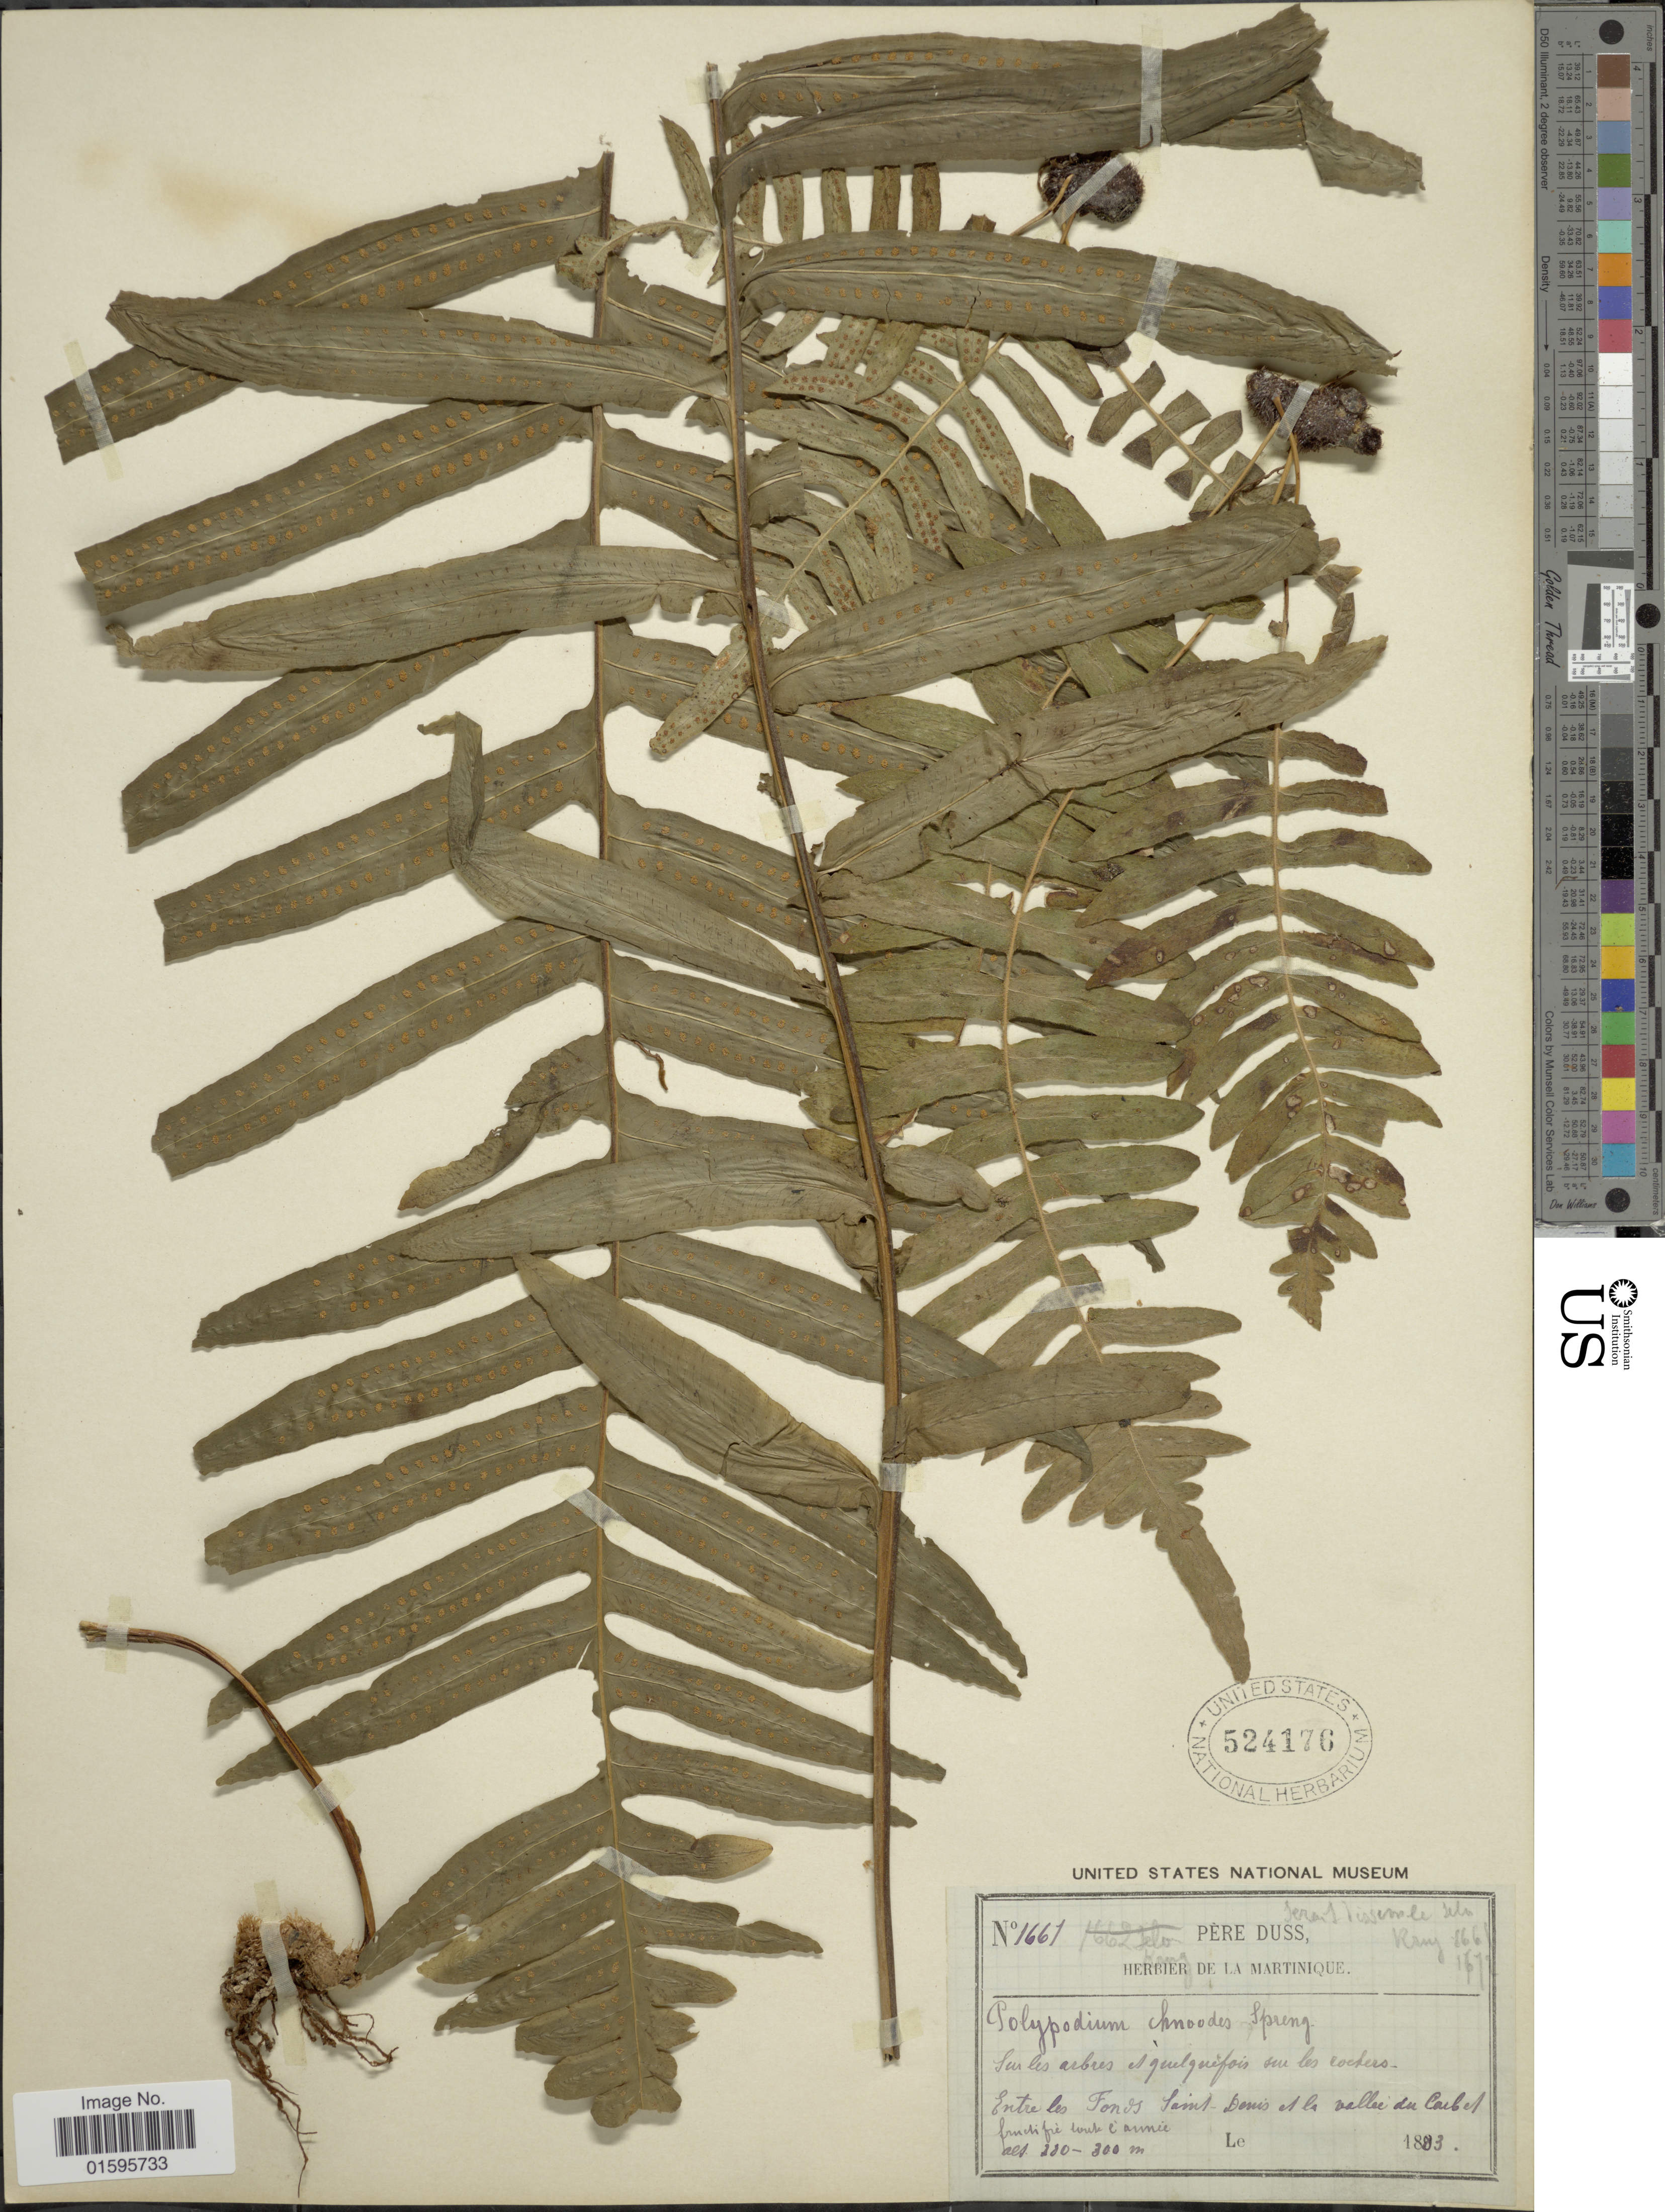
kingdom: Plantae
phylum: Tracheophyta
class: Polypodiopsida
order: Polypodiales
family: Polypodiaceae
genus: Polypodium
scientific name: Polypodium dulce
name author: Poir.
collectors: Père Duss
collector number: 1661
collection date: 1883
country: Martinique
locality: Entre les Fonds Saint-Denis et la Vallée du Carbet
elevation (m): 200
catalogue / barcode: US 524176